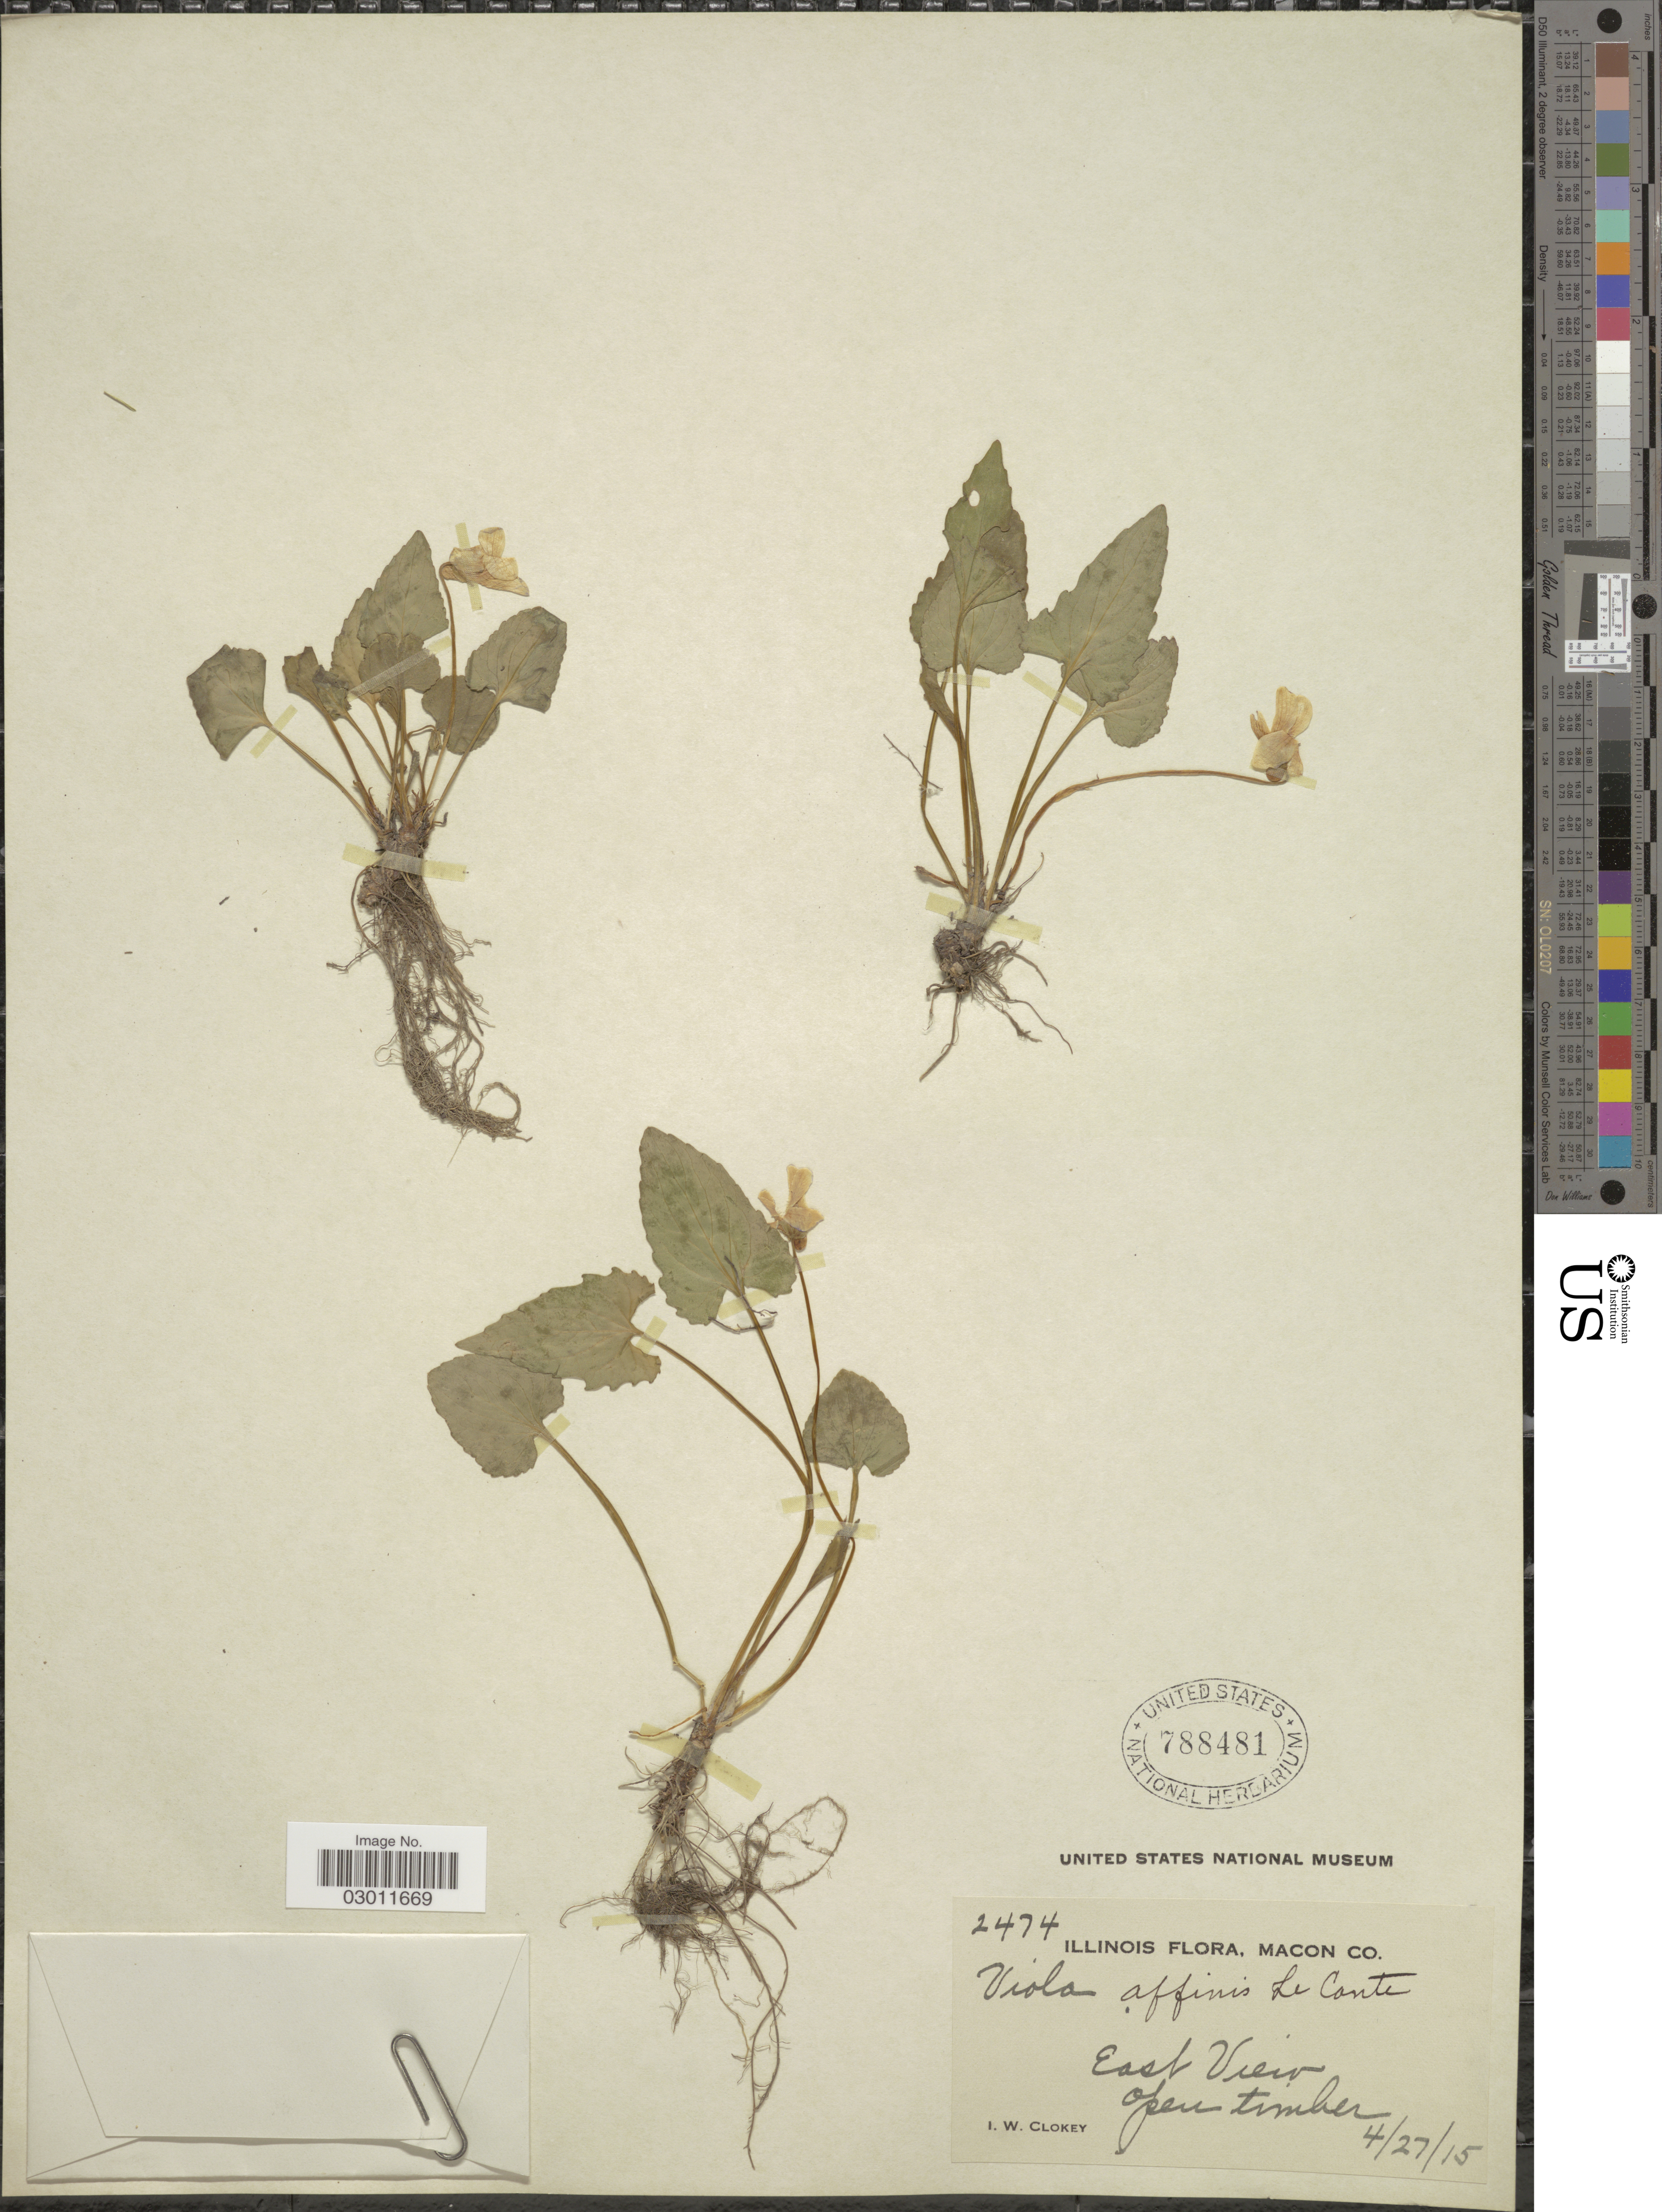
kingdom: Plantae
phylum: Tracheophyta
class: Magnoliopsida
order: Malpighiales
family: Violaceae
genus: Viola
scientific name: Viola affinis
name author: LeConte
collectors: I. W. Clokey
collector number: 2474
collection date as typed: Transcribed d/m/y: 27/4/15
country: United States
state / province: Illinois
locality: Macon Co., East View.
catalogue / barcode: US 788481